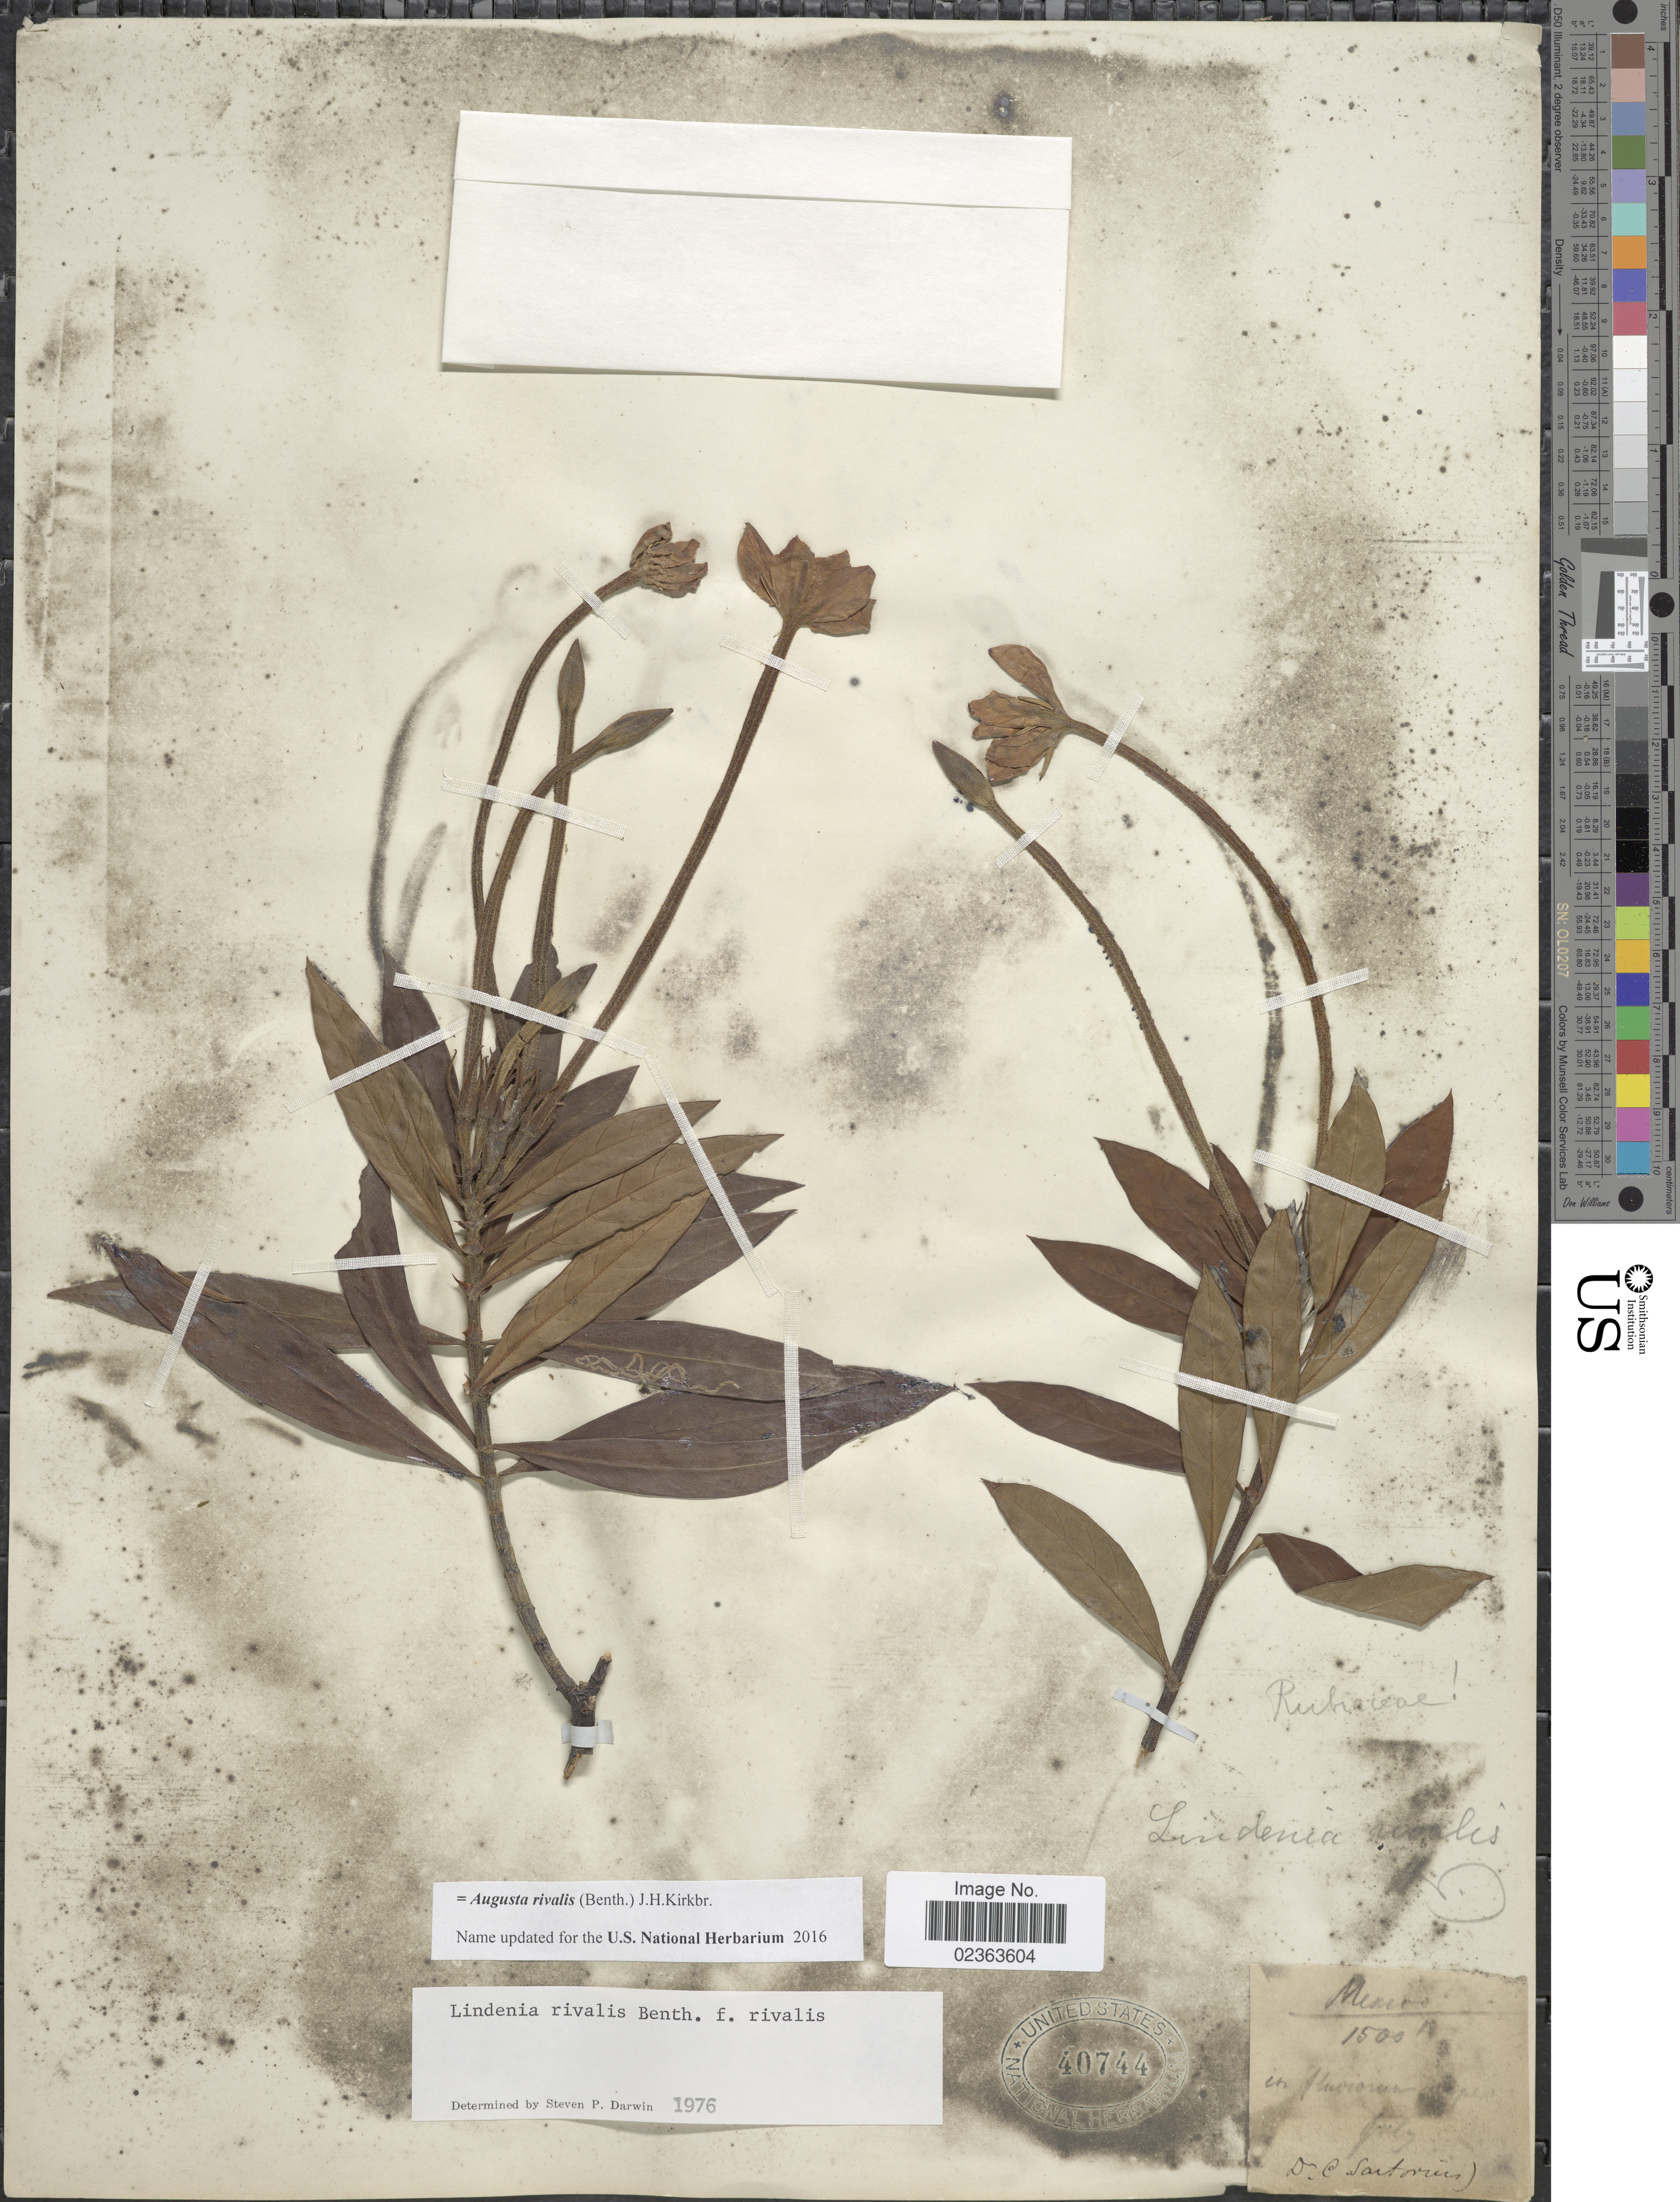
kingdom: Plantae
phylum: Tracheophyta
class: Magnoliopsida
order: Gentianales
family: Rubiaceae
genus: Augusta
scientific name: Augusta rivalis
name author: (Benth.) J.H. Kirkbr.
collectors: C. Sartorius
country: Mexico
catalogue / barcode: US 40744